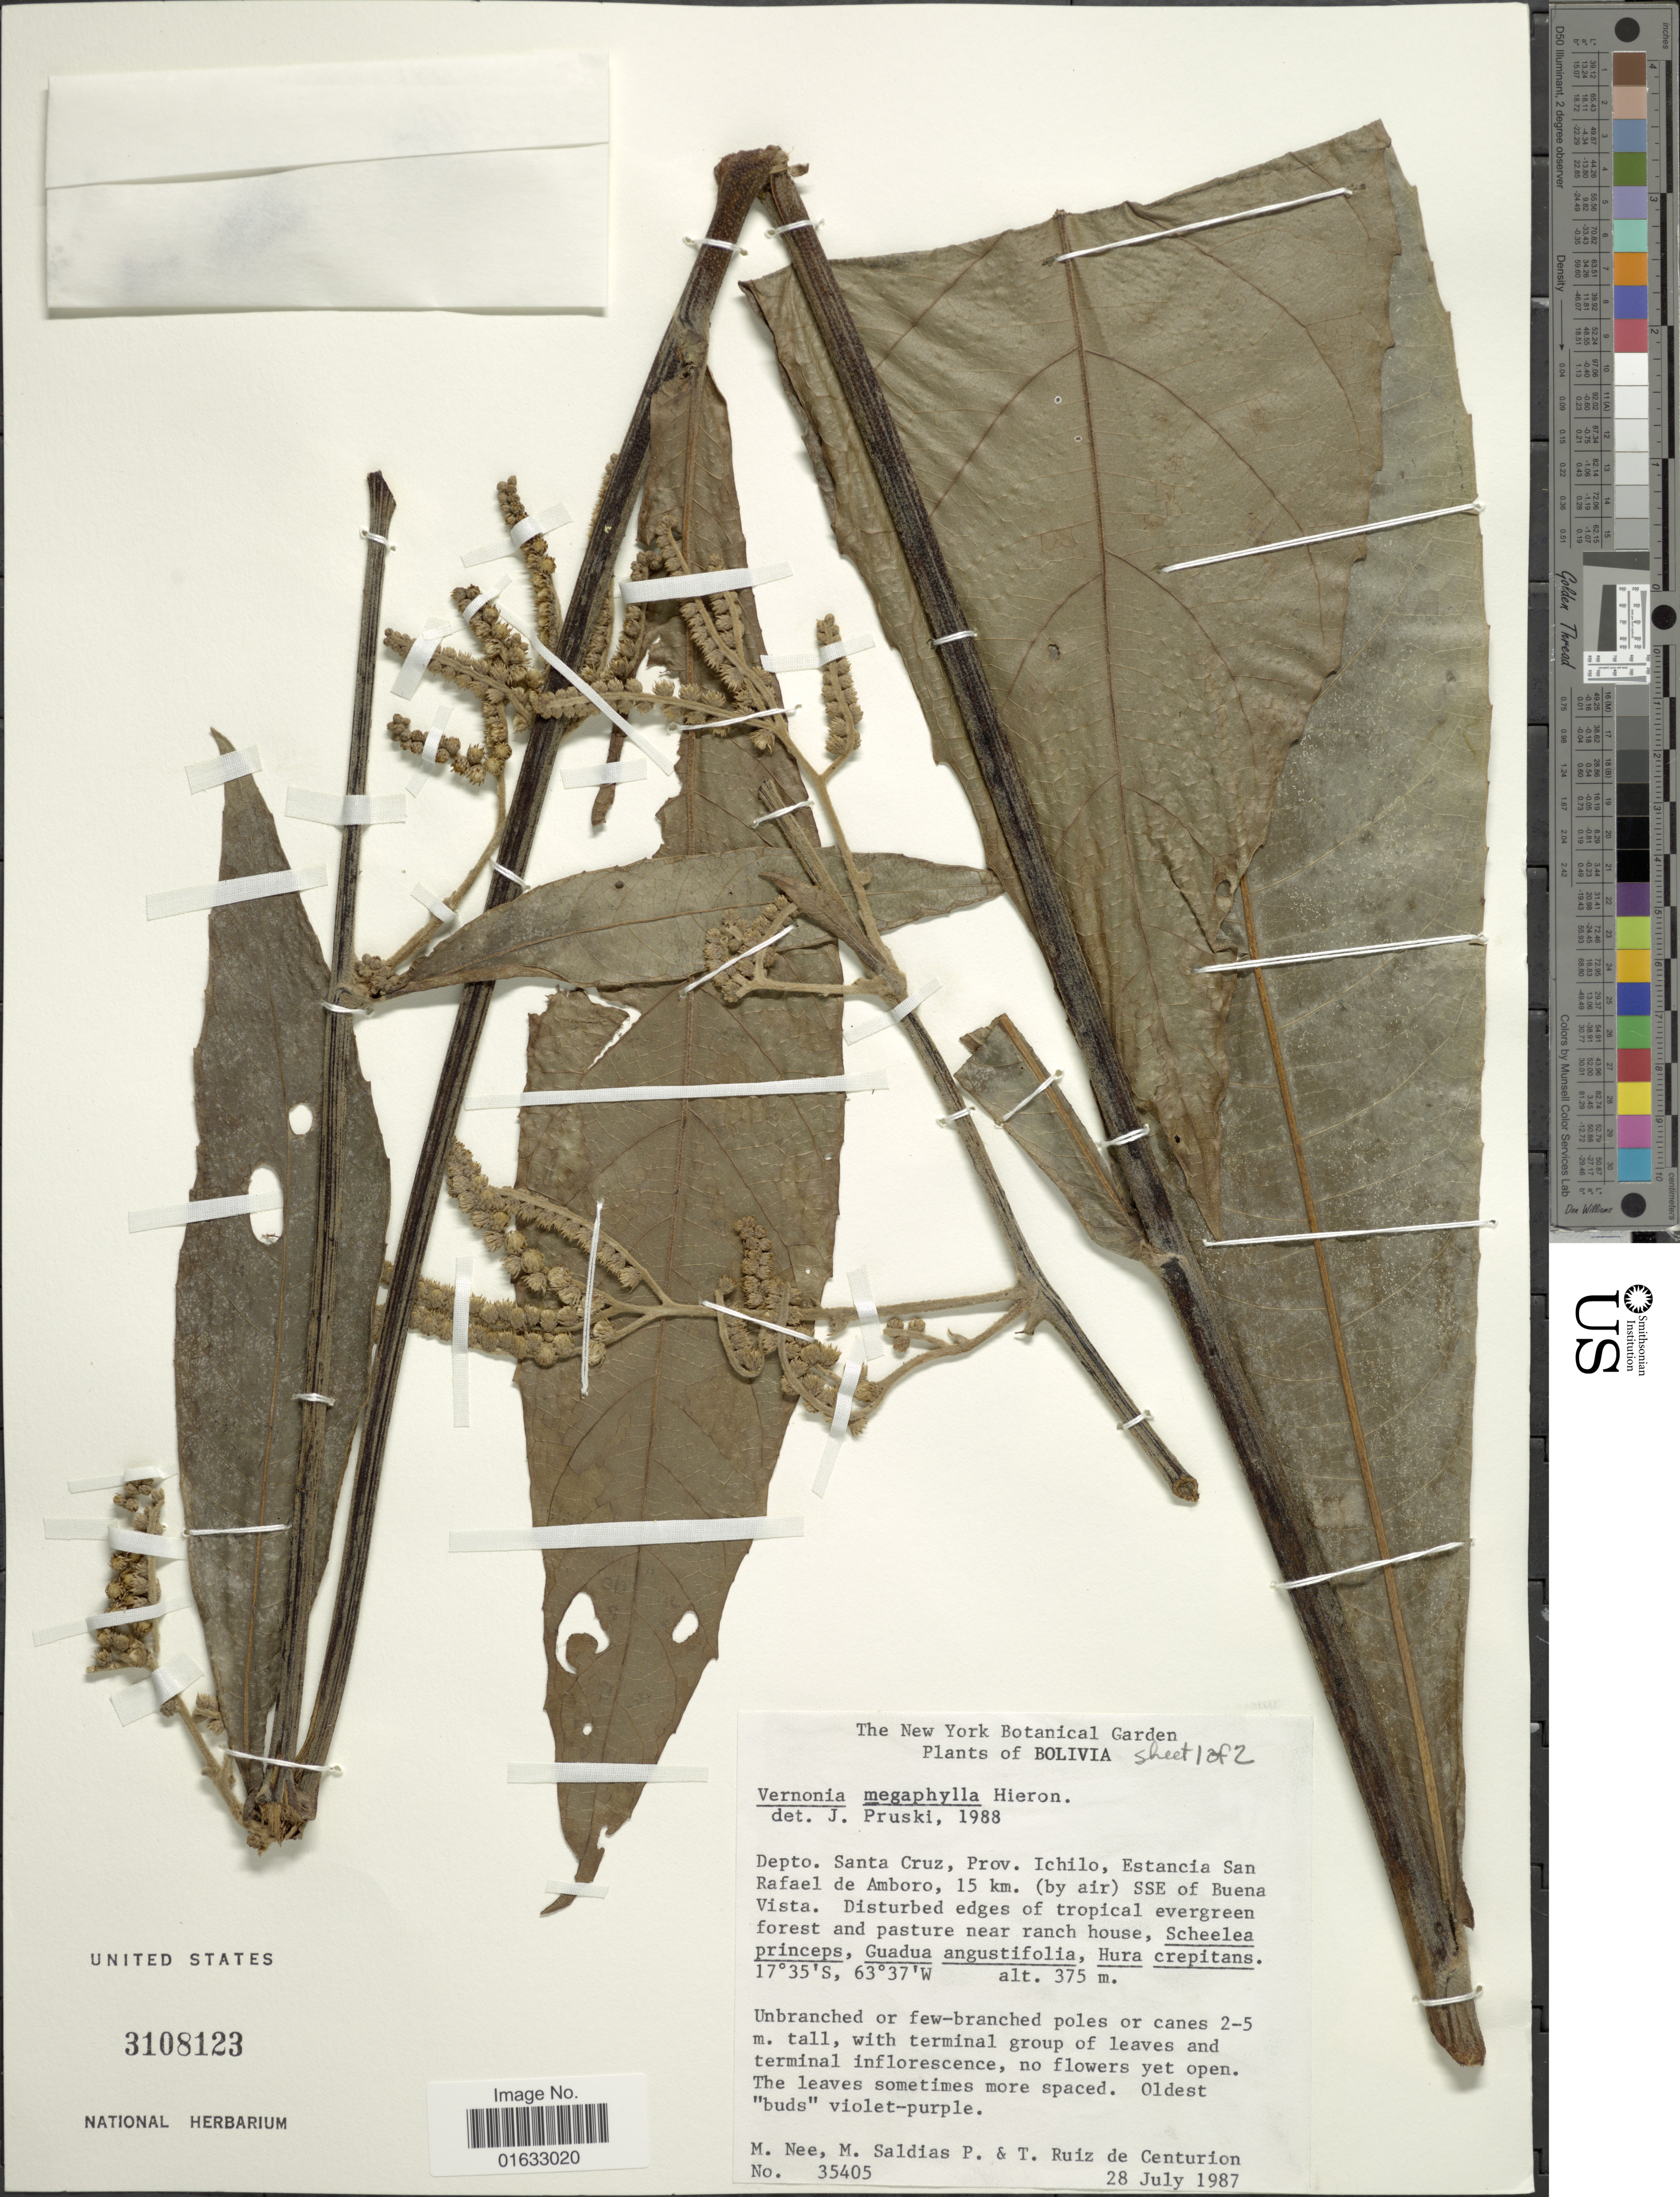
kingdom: Plantae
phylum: Tracheophyta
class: Magnoliopsida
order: Asterales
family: Asteraceae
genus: Eirmocephala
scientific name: Eirmocephala megaphylla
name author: (Hieron.) H. Rob.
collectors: M. Nee, M. Saldias P. & T. De Centurion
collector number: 35405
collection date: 1987-07-28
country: Bolivia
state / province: Santa Cruz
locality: Bolivia, Depto. Santa Cruz, Prov. Ichilo. Estancia San Rafael de Amboro, 15 km. (by air) SSE of Buena Vista.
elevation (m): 375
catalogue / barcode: US 3108123